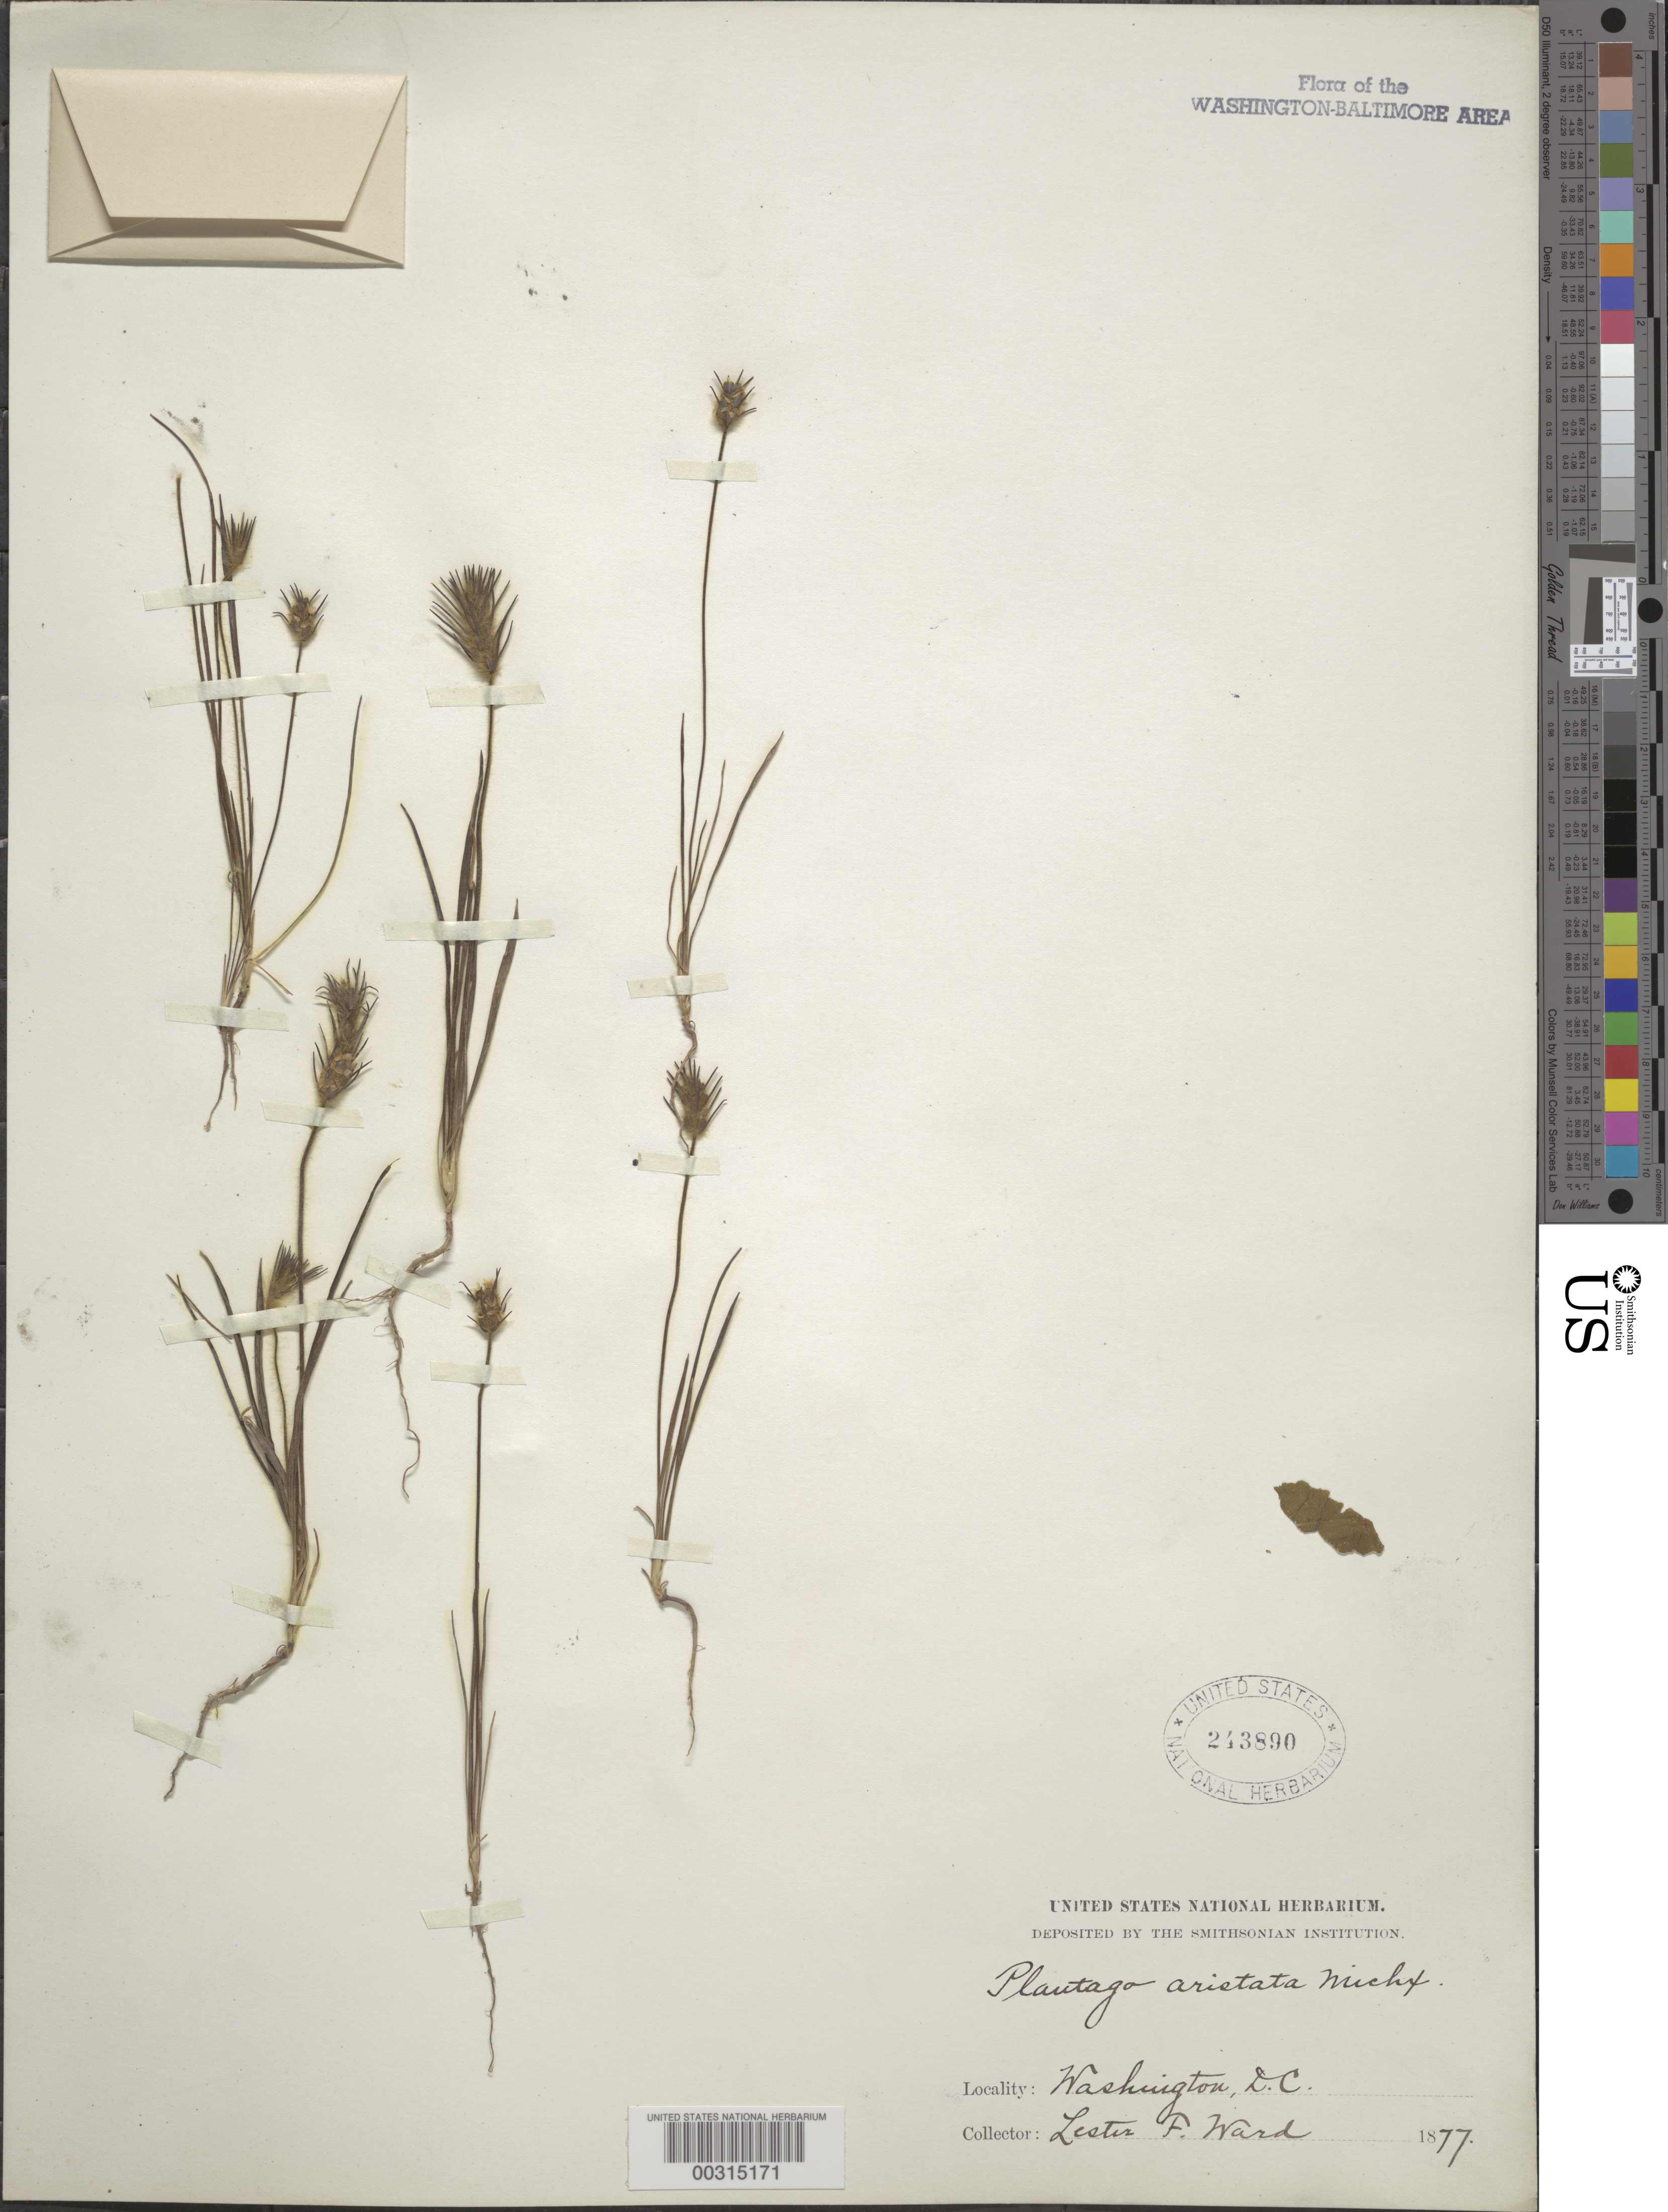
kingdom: Plantae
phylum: Tracheophyta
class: Magnoliopsida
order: Lamiales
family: Plantaginaceae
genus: Plantago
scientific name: Plantago aristata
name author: Michx.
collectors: L. F. Ward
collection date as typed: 1877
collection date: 1877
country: United States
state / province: District of Columbia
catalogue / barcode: US 243890